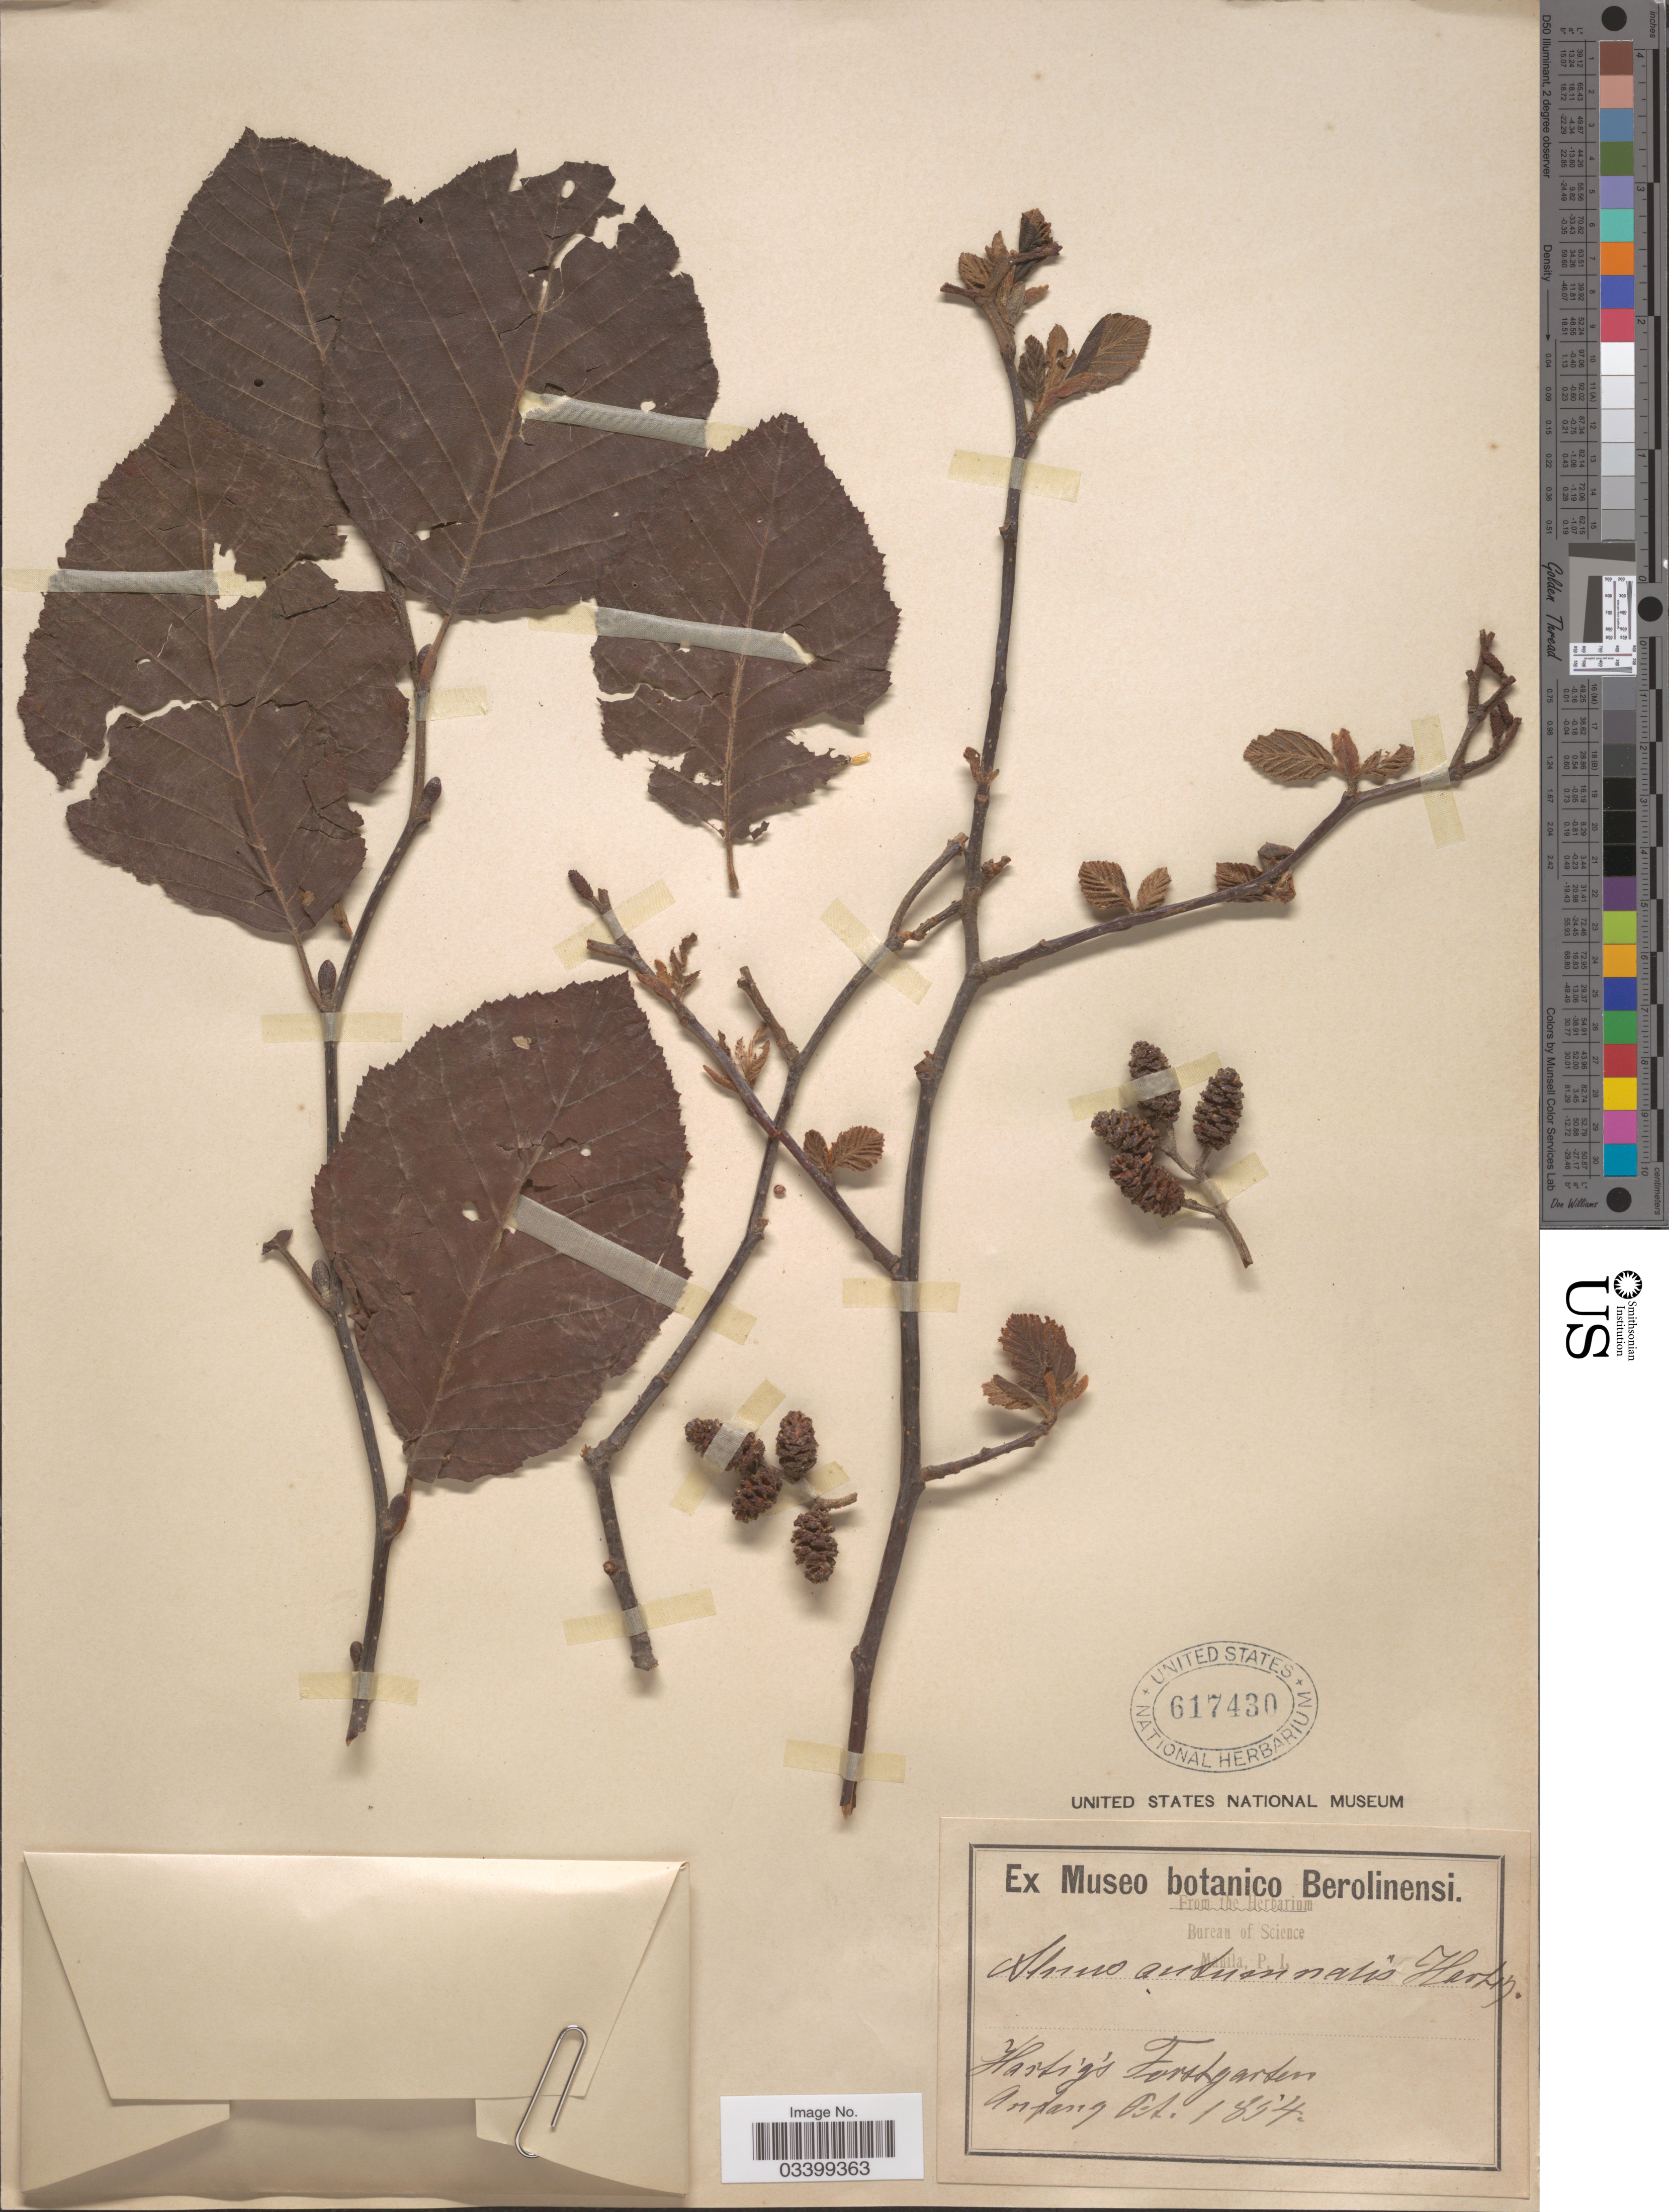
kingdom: Plantae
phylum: Tracheophyta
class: Magnoliopsida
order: Fagales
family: Betulaceae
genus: Alnus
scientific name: Alnus serrulata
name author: (Aiton) Willd.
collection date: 1854-10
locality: Hartig's Fortsgarten. Anfang. [interpreted]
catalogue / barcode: US 617430